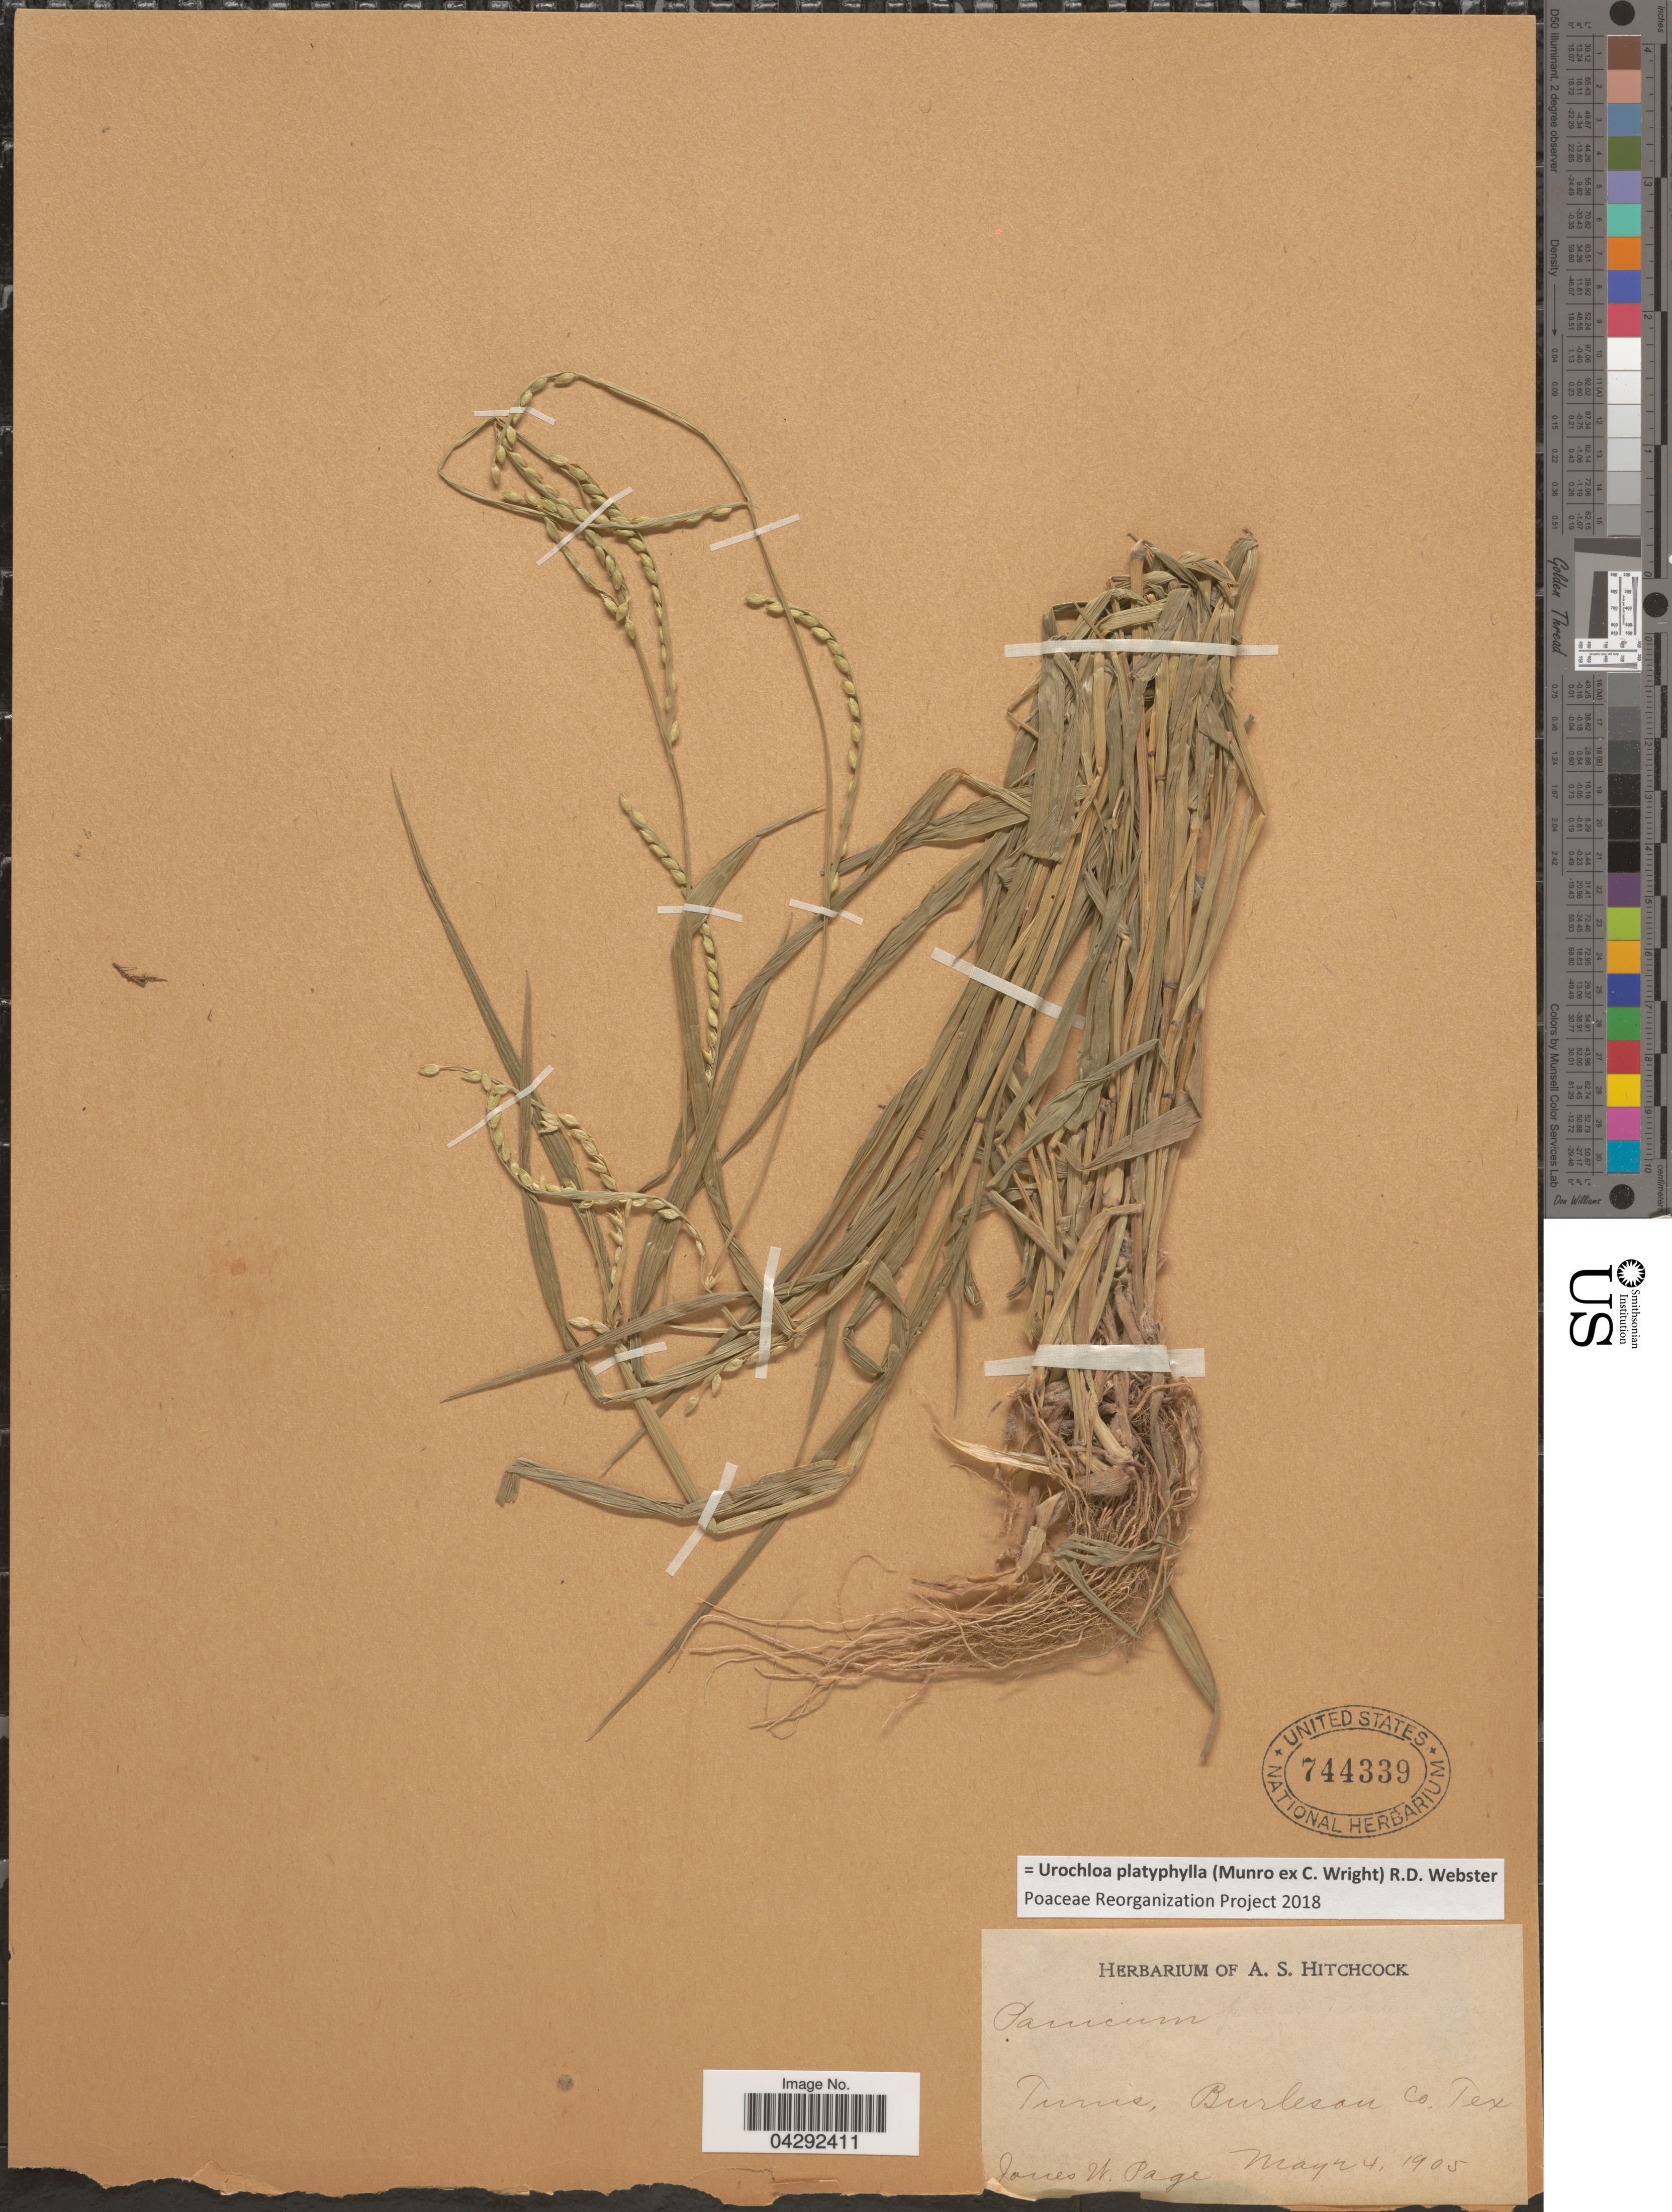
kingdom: Plantae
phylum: Tracheophyta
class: Liliopsida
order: Poales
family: Poaceae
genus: Urochloa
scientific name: Urochloa platyphylla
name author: (Munro ex C. Wright) R.D. Webster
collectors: J. Page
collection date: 1905-05-24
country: United States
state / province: Texas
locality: Tunis, Burleson Co.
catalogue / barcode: US 744339